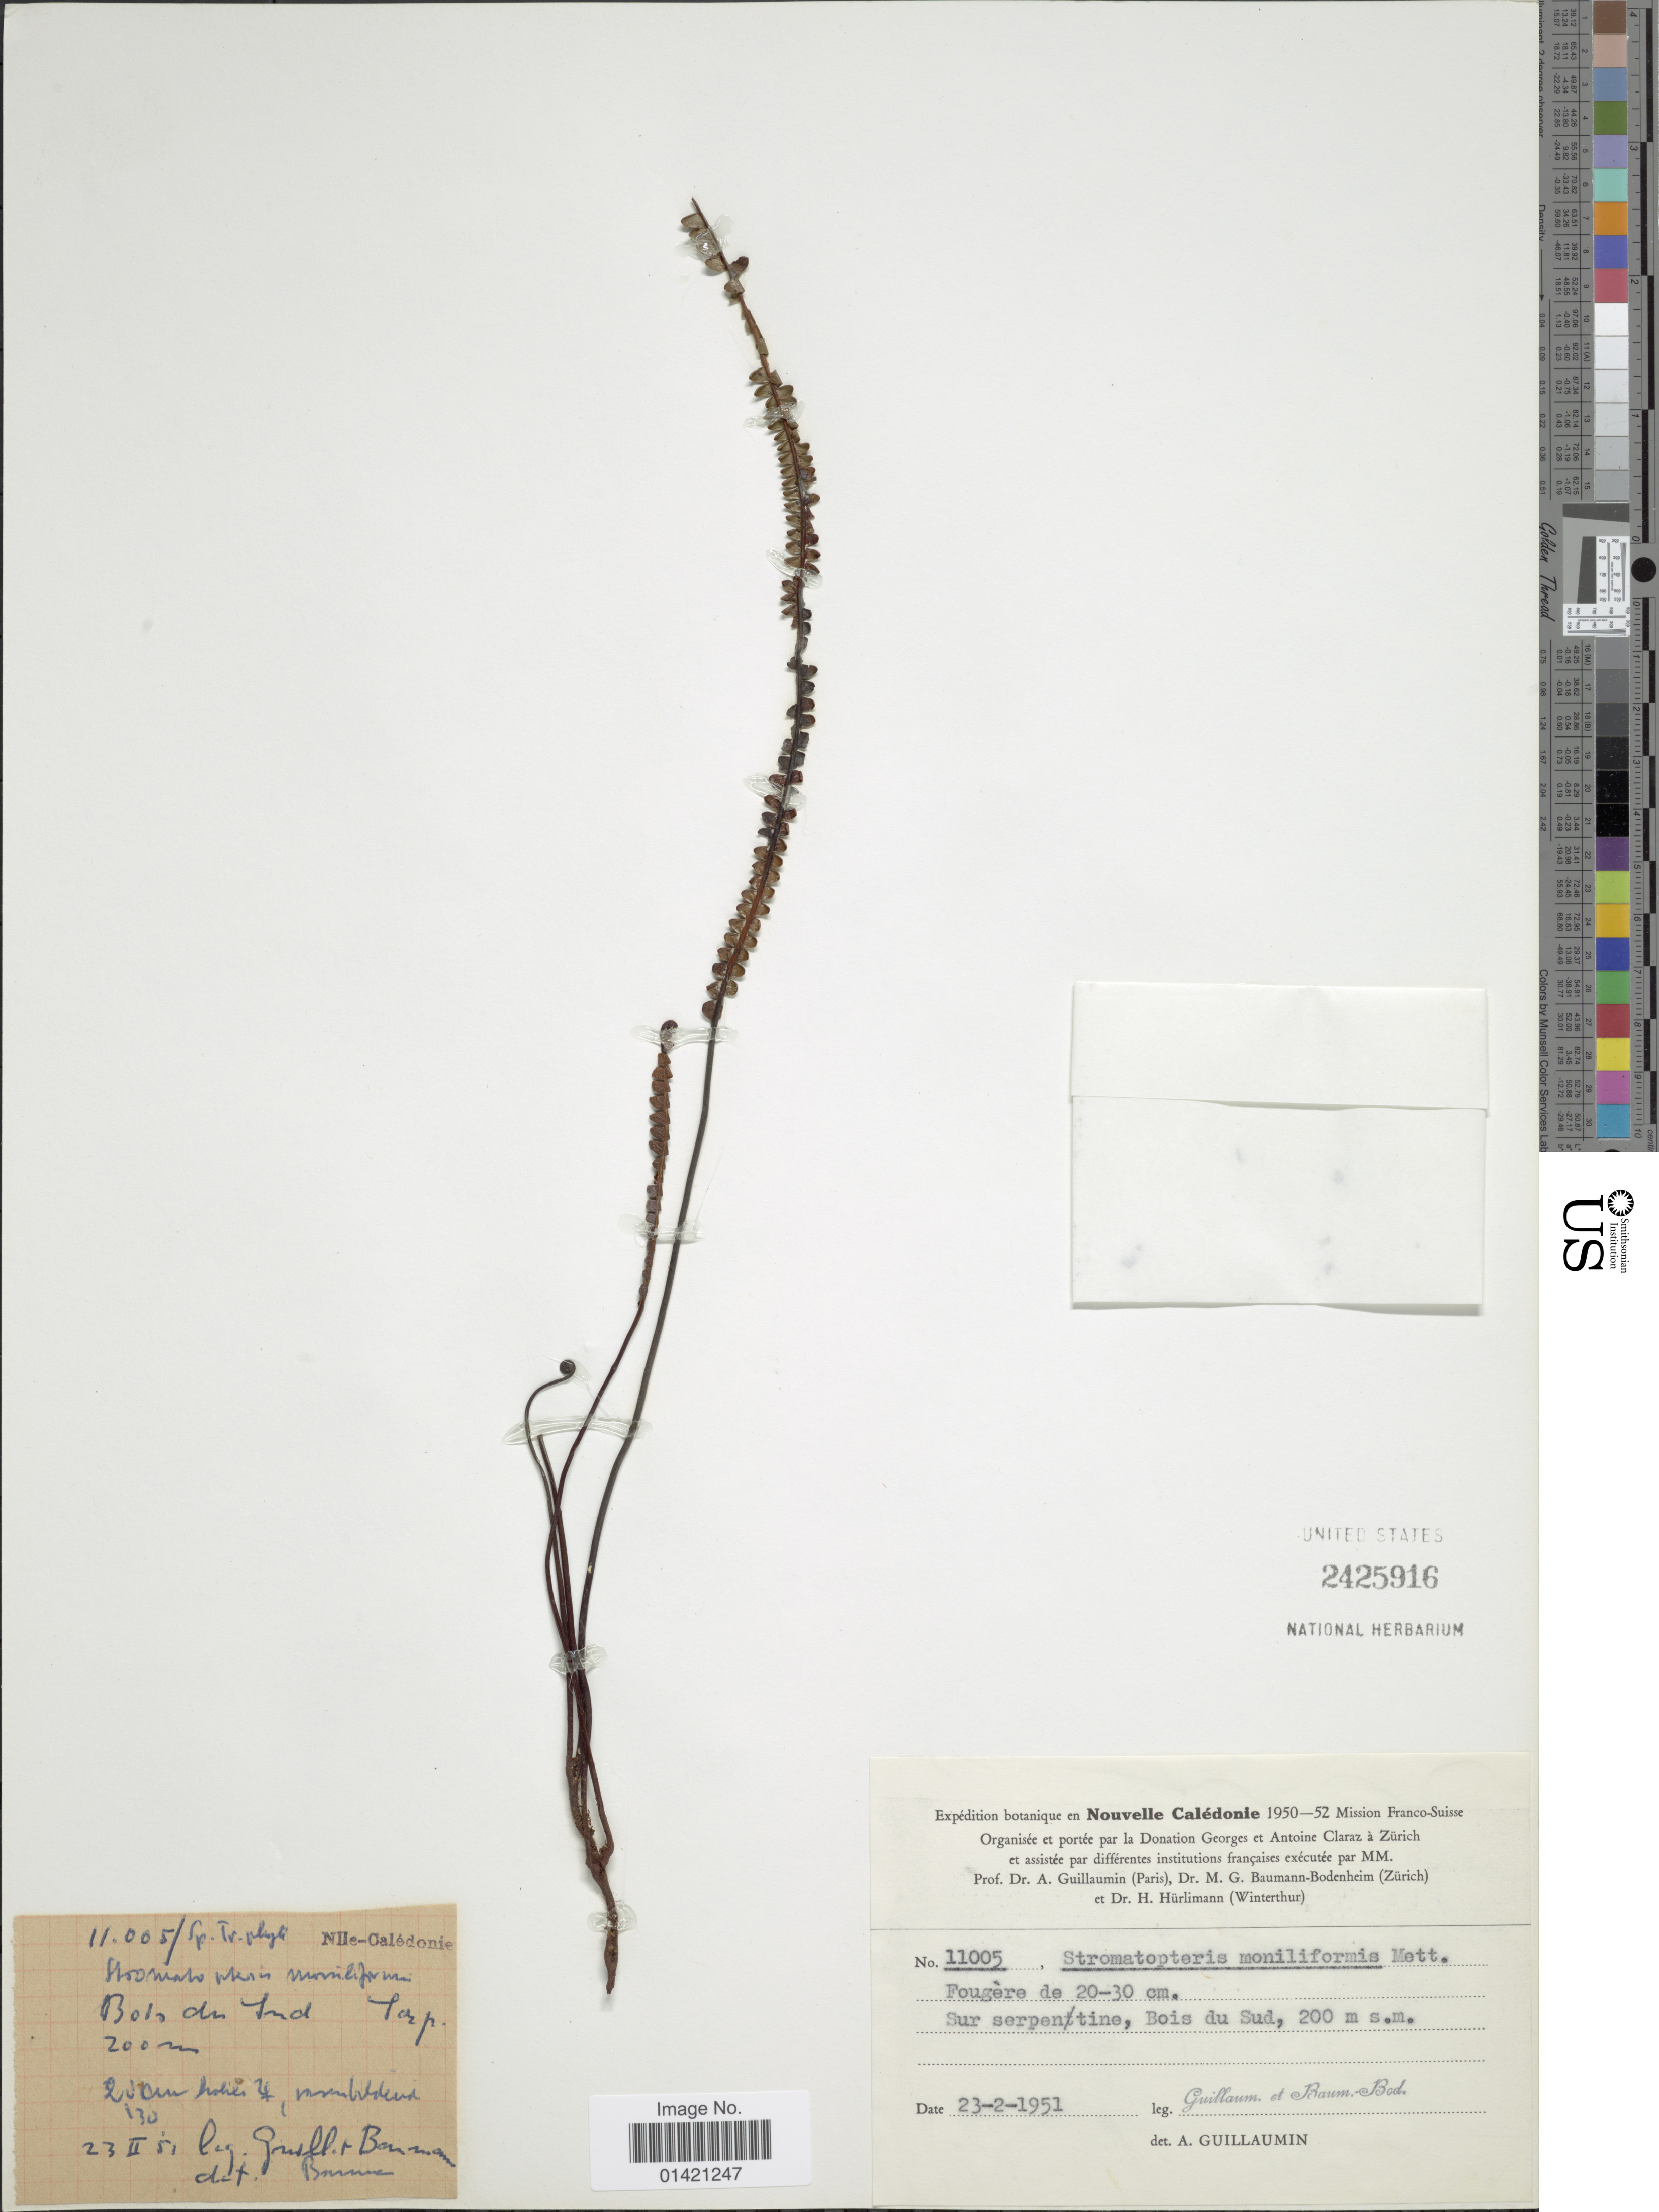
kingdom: Plantae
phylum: Tracheophyta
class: Polypodiopsida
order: Gleicheniales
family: Gleicheniaceae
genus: Stromatopteris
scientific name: Stromatopteris moniliformis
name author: Mett.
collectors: A. Guillaumin & M. G. Baumann-Bodenheim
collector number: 11005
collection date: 1951-02-23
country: New Caledonia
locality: Nouvelle Caledonie. Sur serpentine, Bois du Sud.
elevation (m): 200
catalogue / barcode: US 2425916